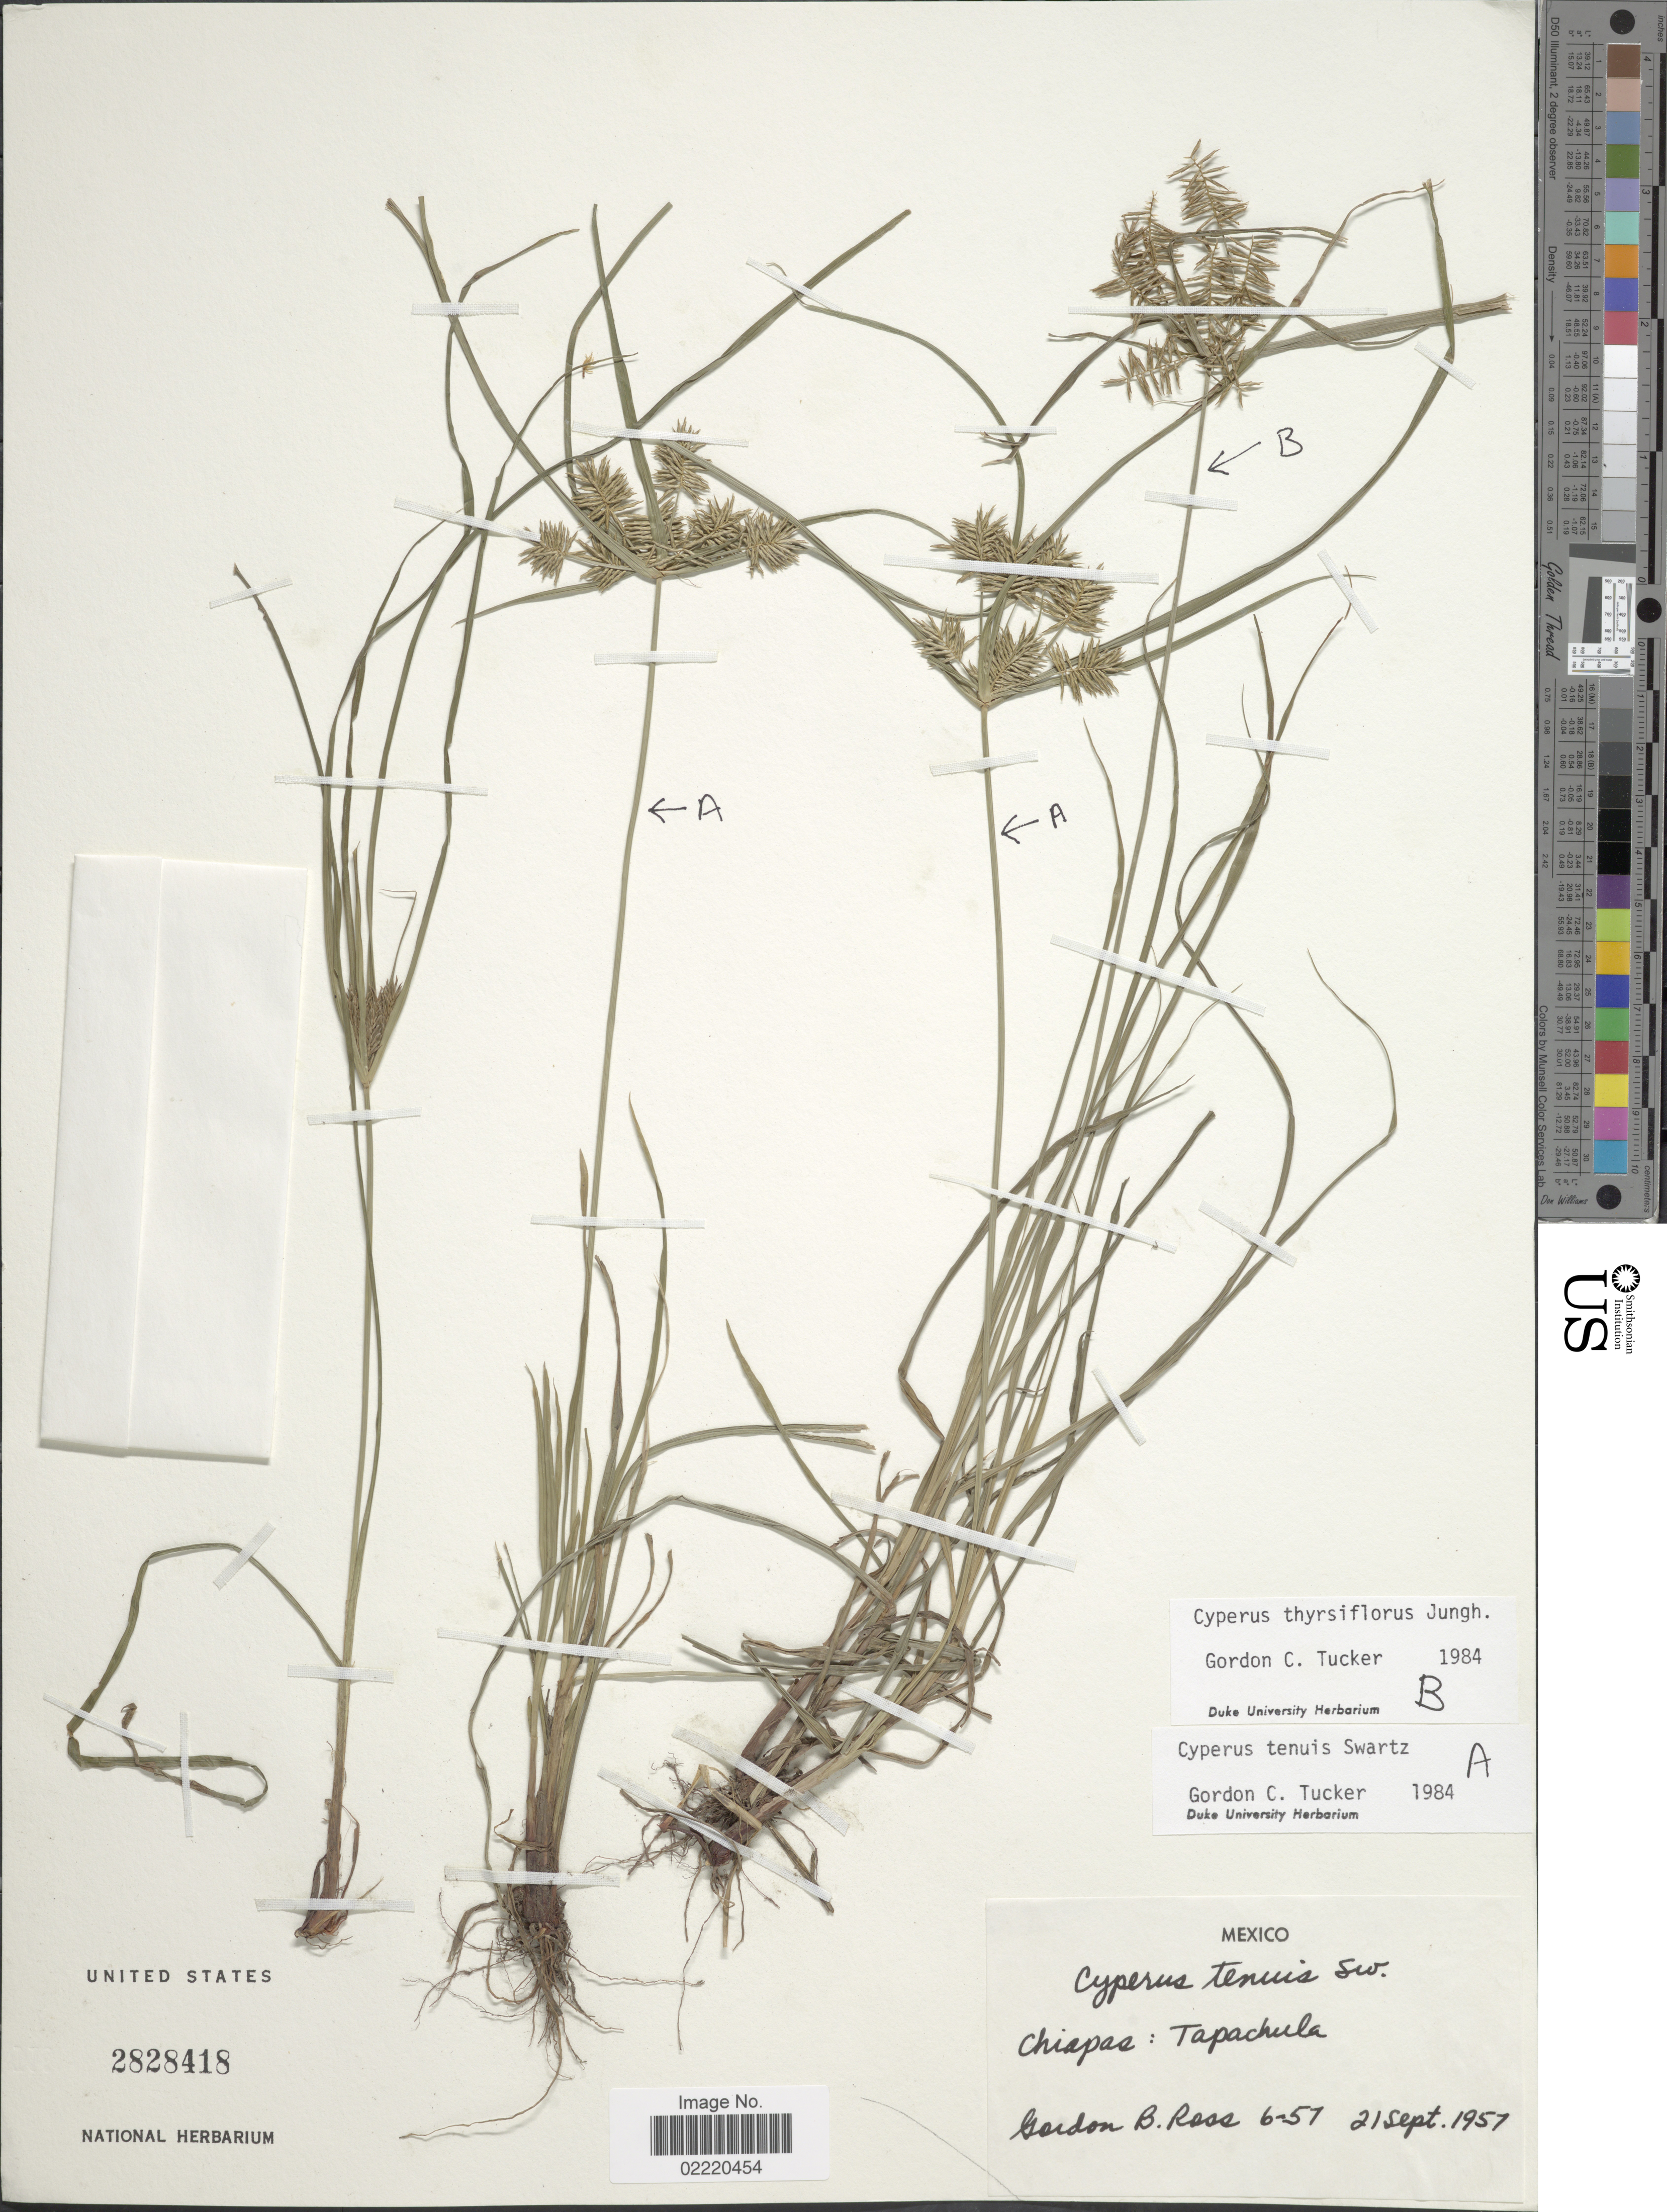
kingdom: Plantae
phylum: Tracheophyta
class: Liliopsida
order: Poales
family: Cyperaceae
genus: Cyperus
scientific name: Cyperus tenuis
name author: Sw.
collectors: G. B. Ross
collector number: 6-57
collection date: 1951-09-21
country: Mexico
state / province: Chiapas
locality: Tapachula.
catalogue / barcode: US 2828418